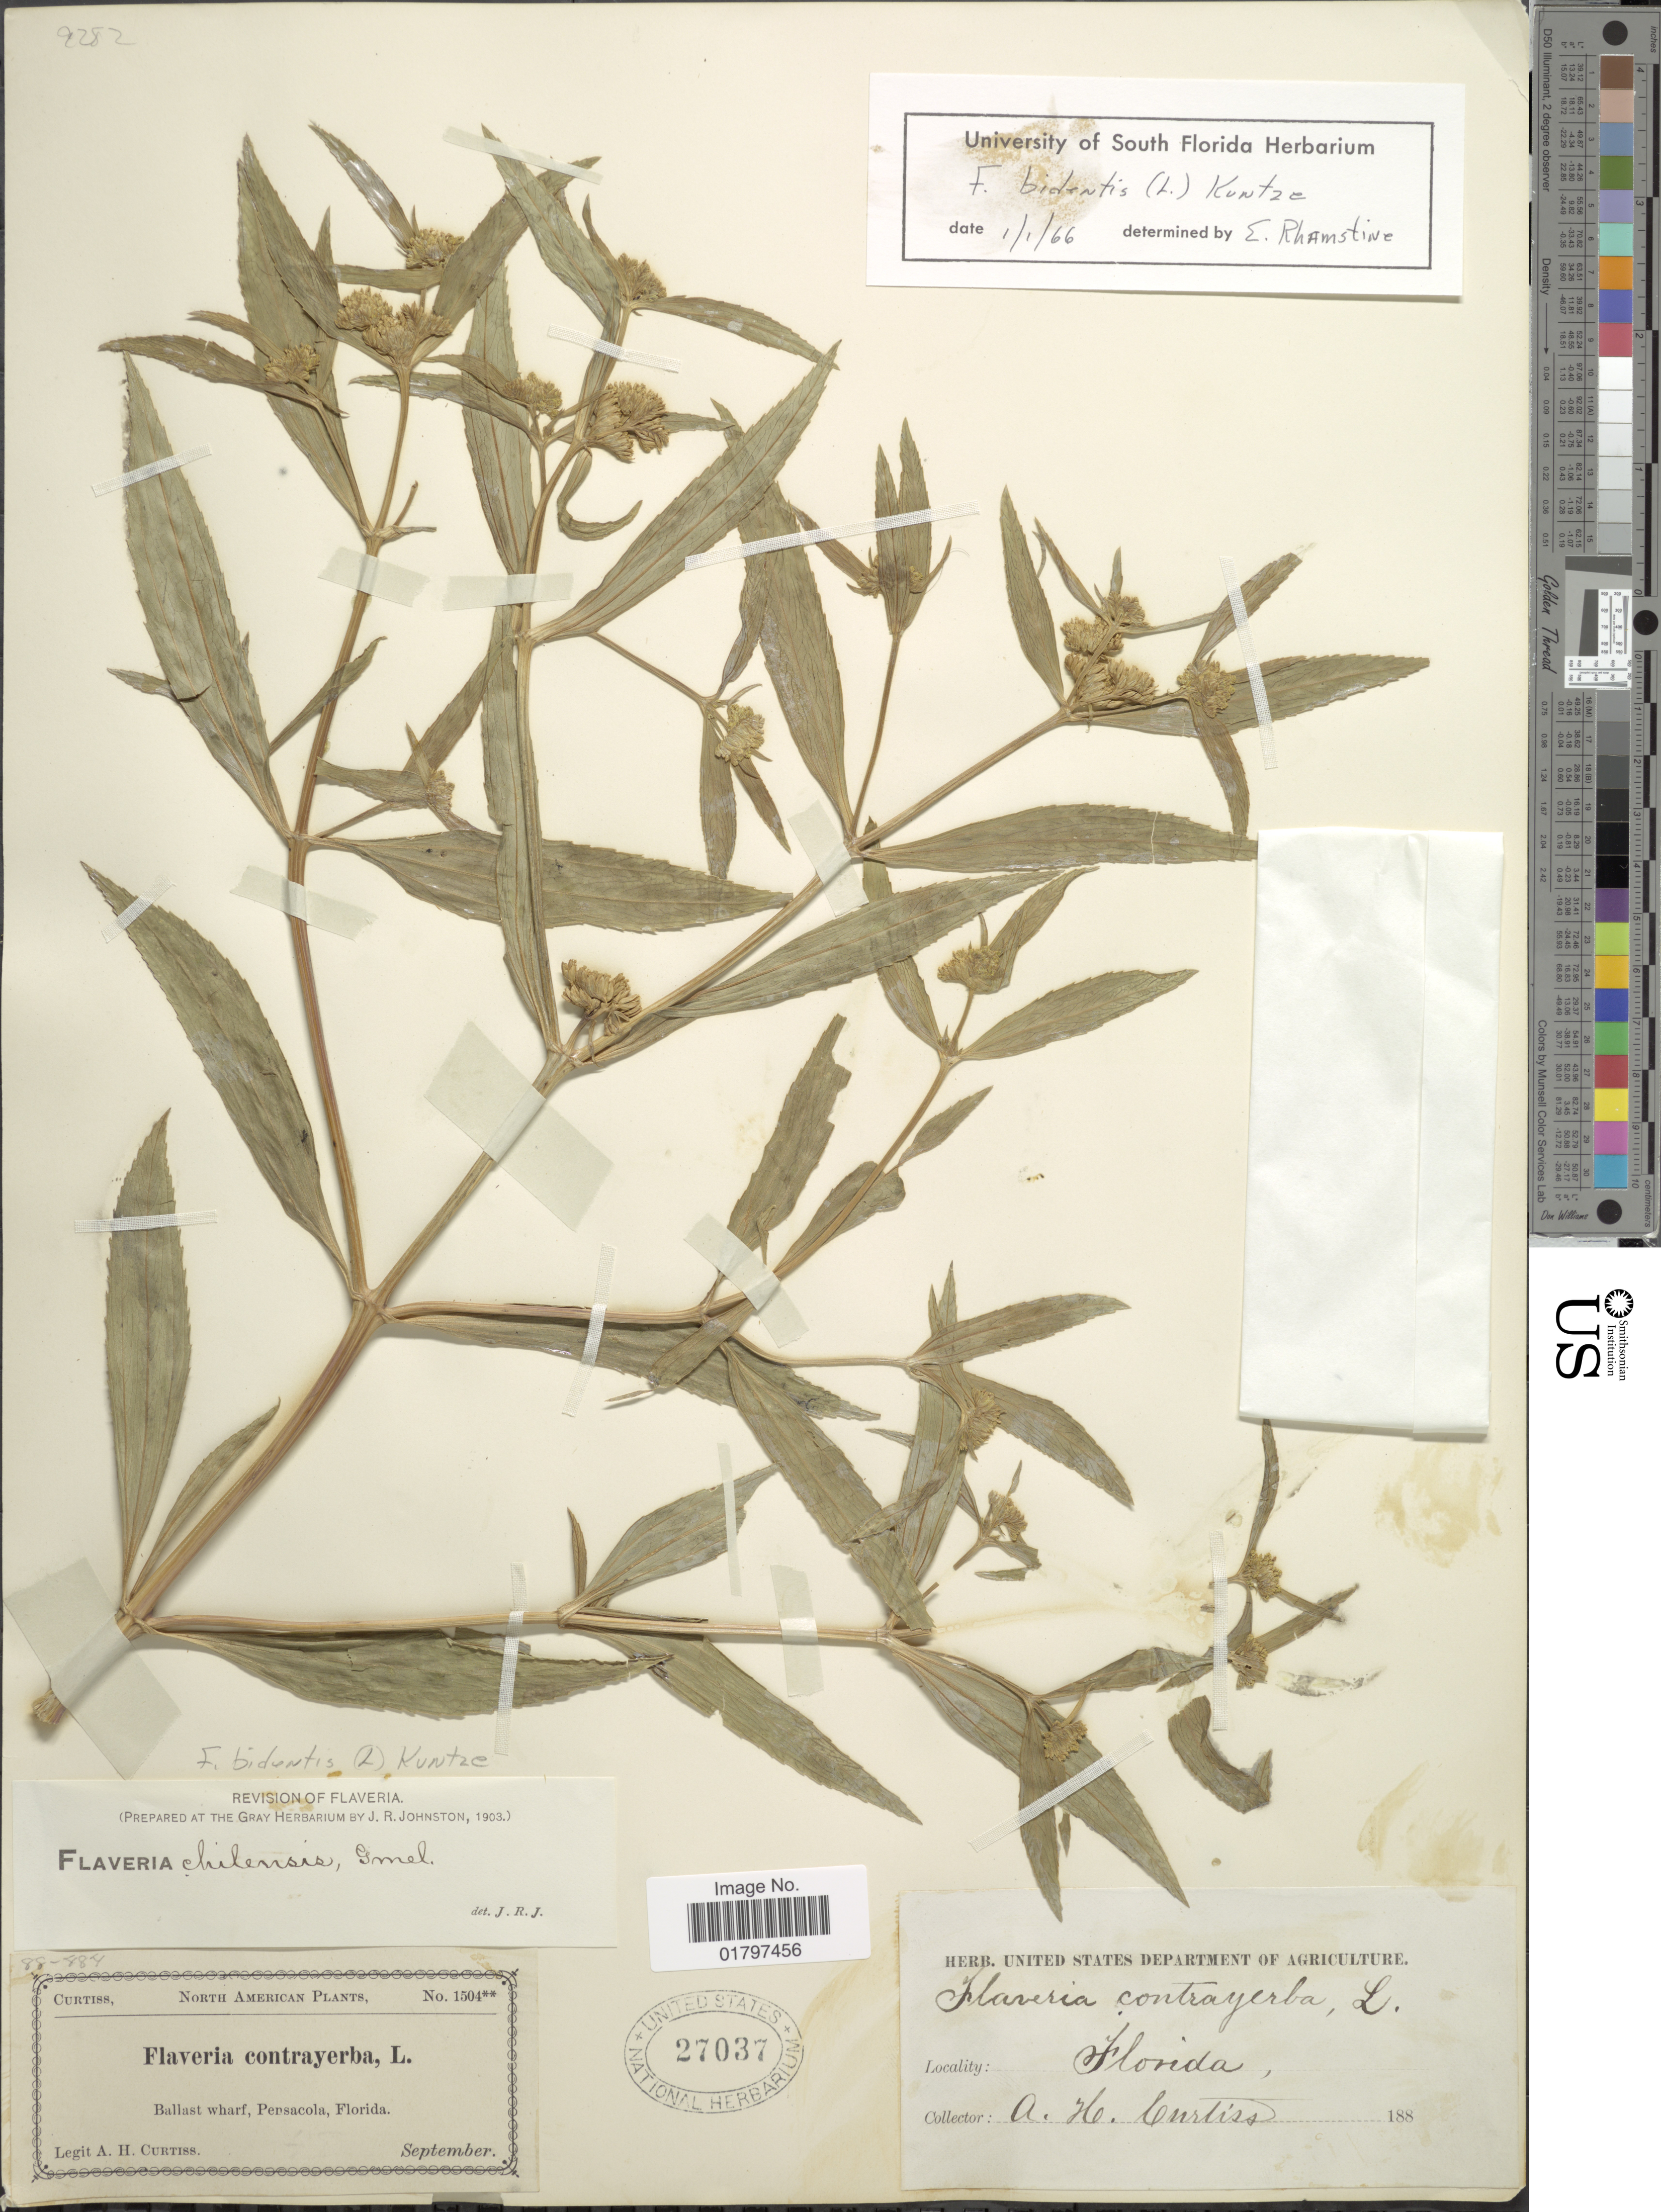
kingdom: Plantae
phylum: Tracheophyta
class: Magnoliopsida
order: Asterales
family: Asteraceae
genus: Flaveria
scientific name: Flaveria bidentis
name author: (L.) Kuntze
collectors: A. H. Curtiss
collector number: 1504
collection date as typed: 188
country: United States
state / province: Florida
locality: Ballast wharf, Pensacola, Florida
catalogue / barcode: US 27037